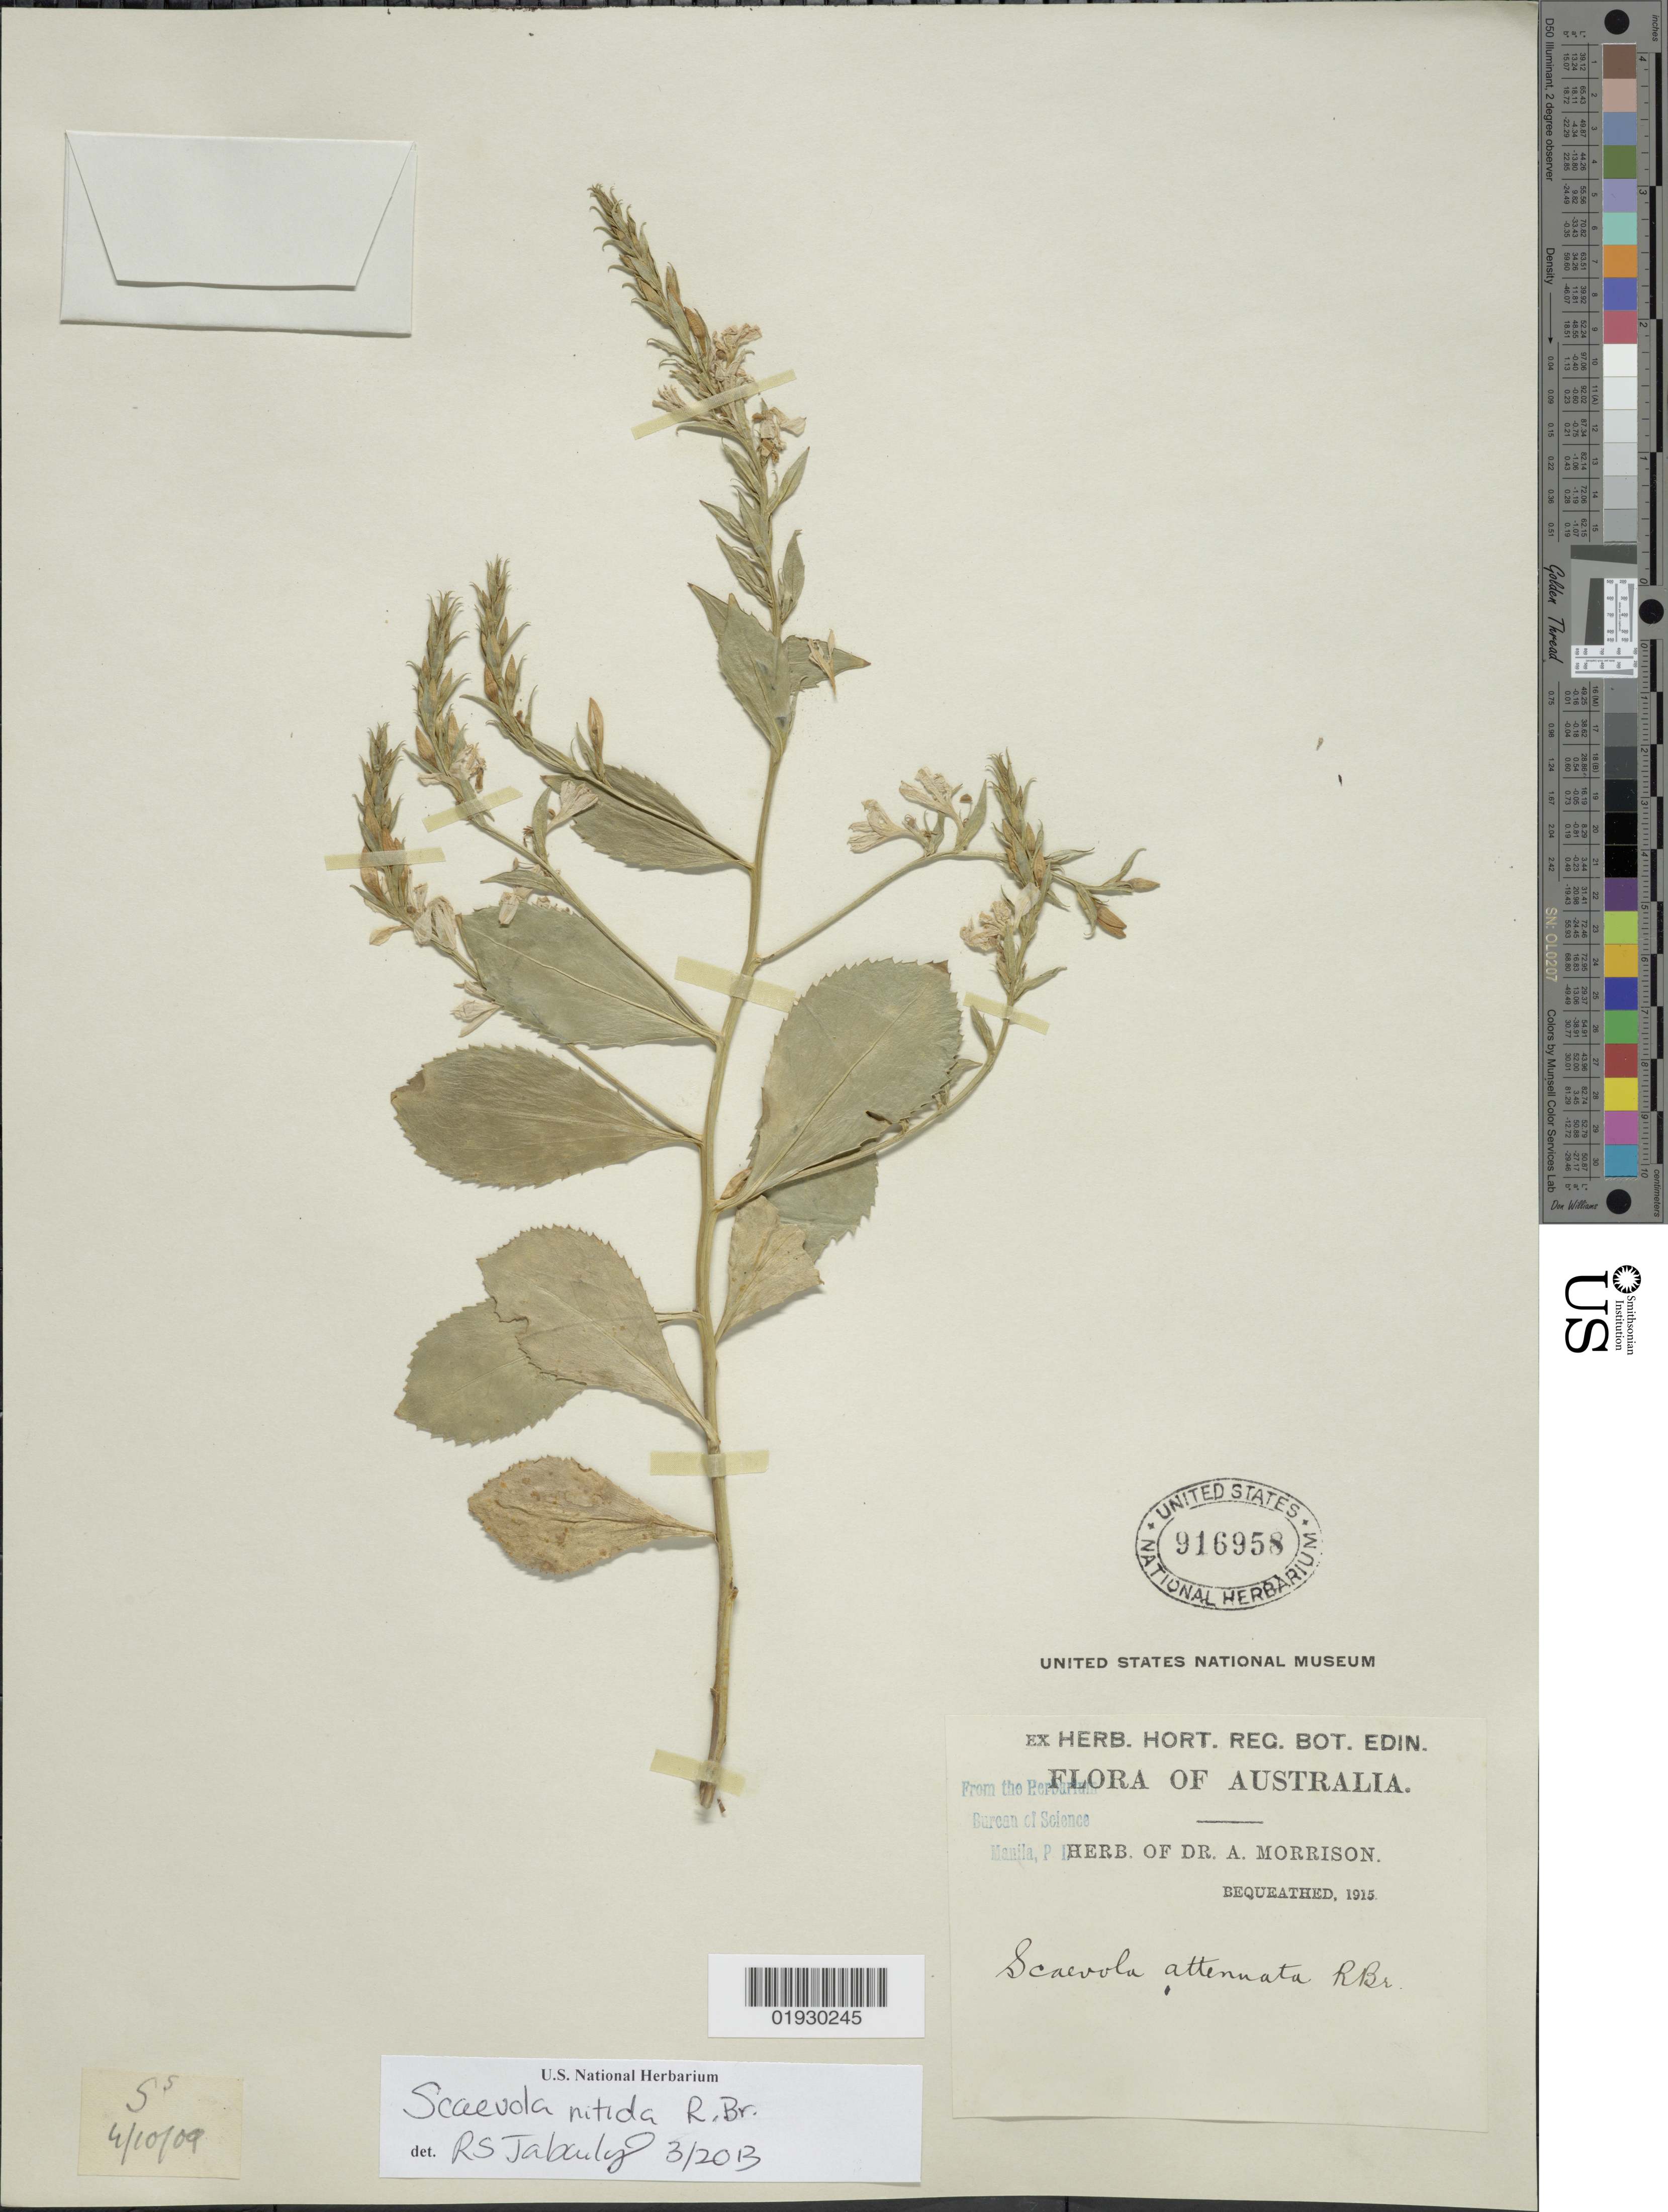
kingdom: Plantae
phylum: Tracheophyta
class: Magnoliopsida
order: Asterales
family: Goodeniaceae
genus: Scaevola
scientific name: Scaevola nitida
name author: R. Br.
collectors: ex herb. Dr. A. Morrison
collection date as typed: Transcribed d/m/y: 4/10/09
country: Australia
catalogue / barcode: US 916958